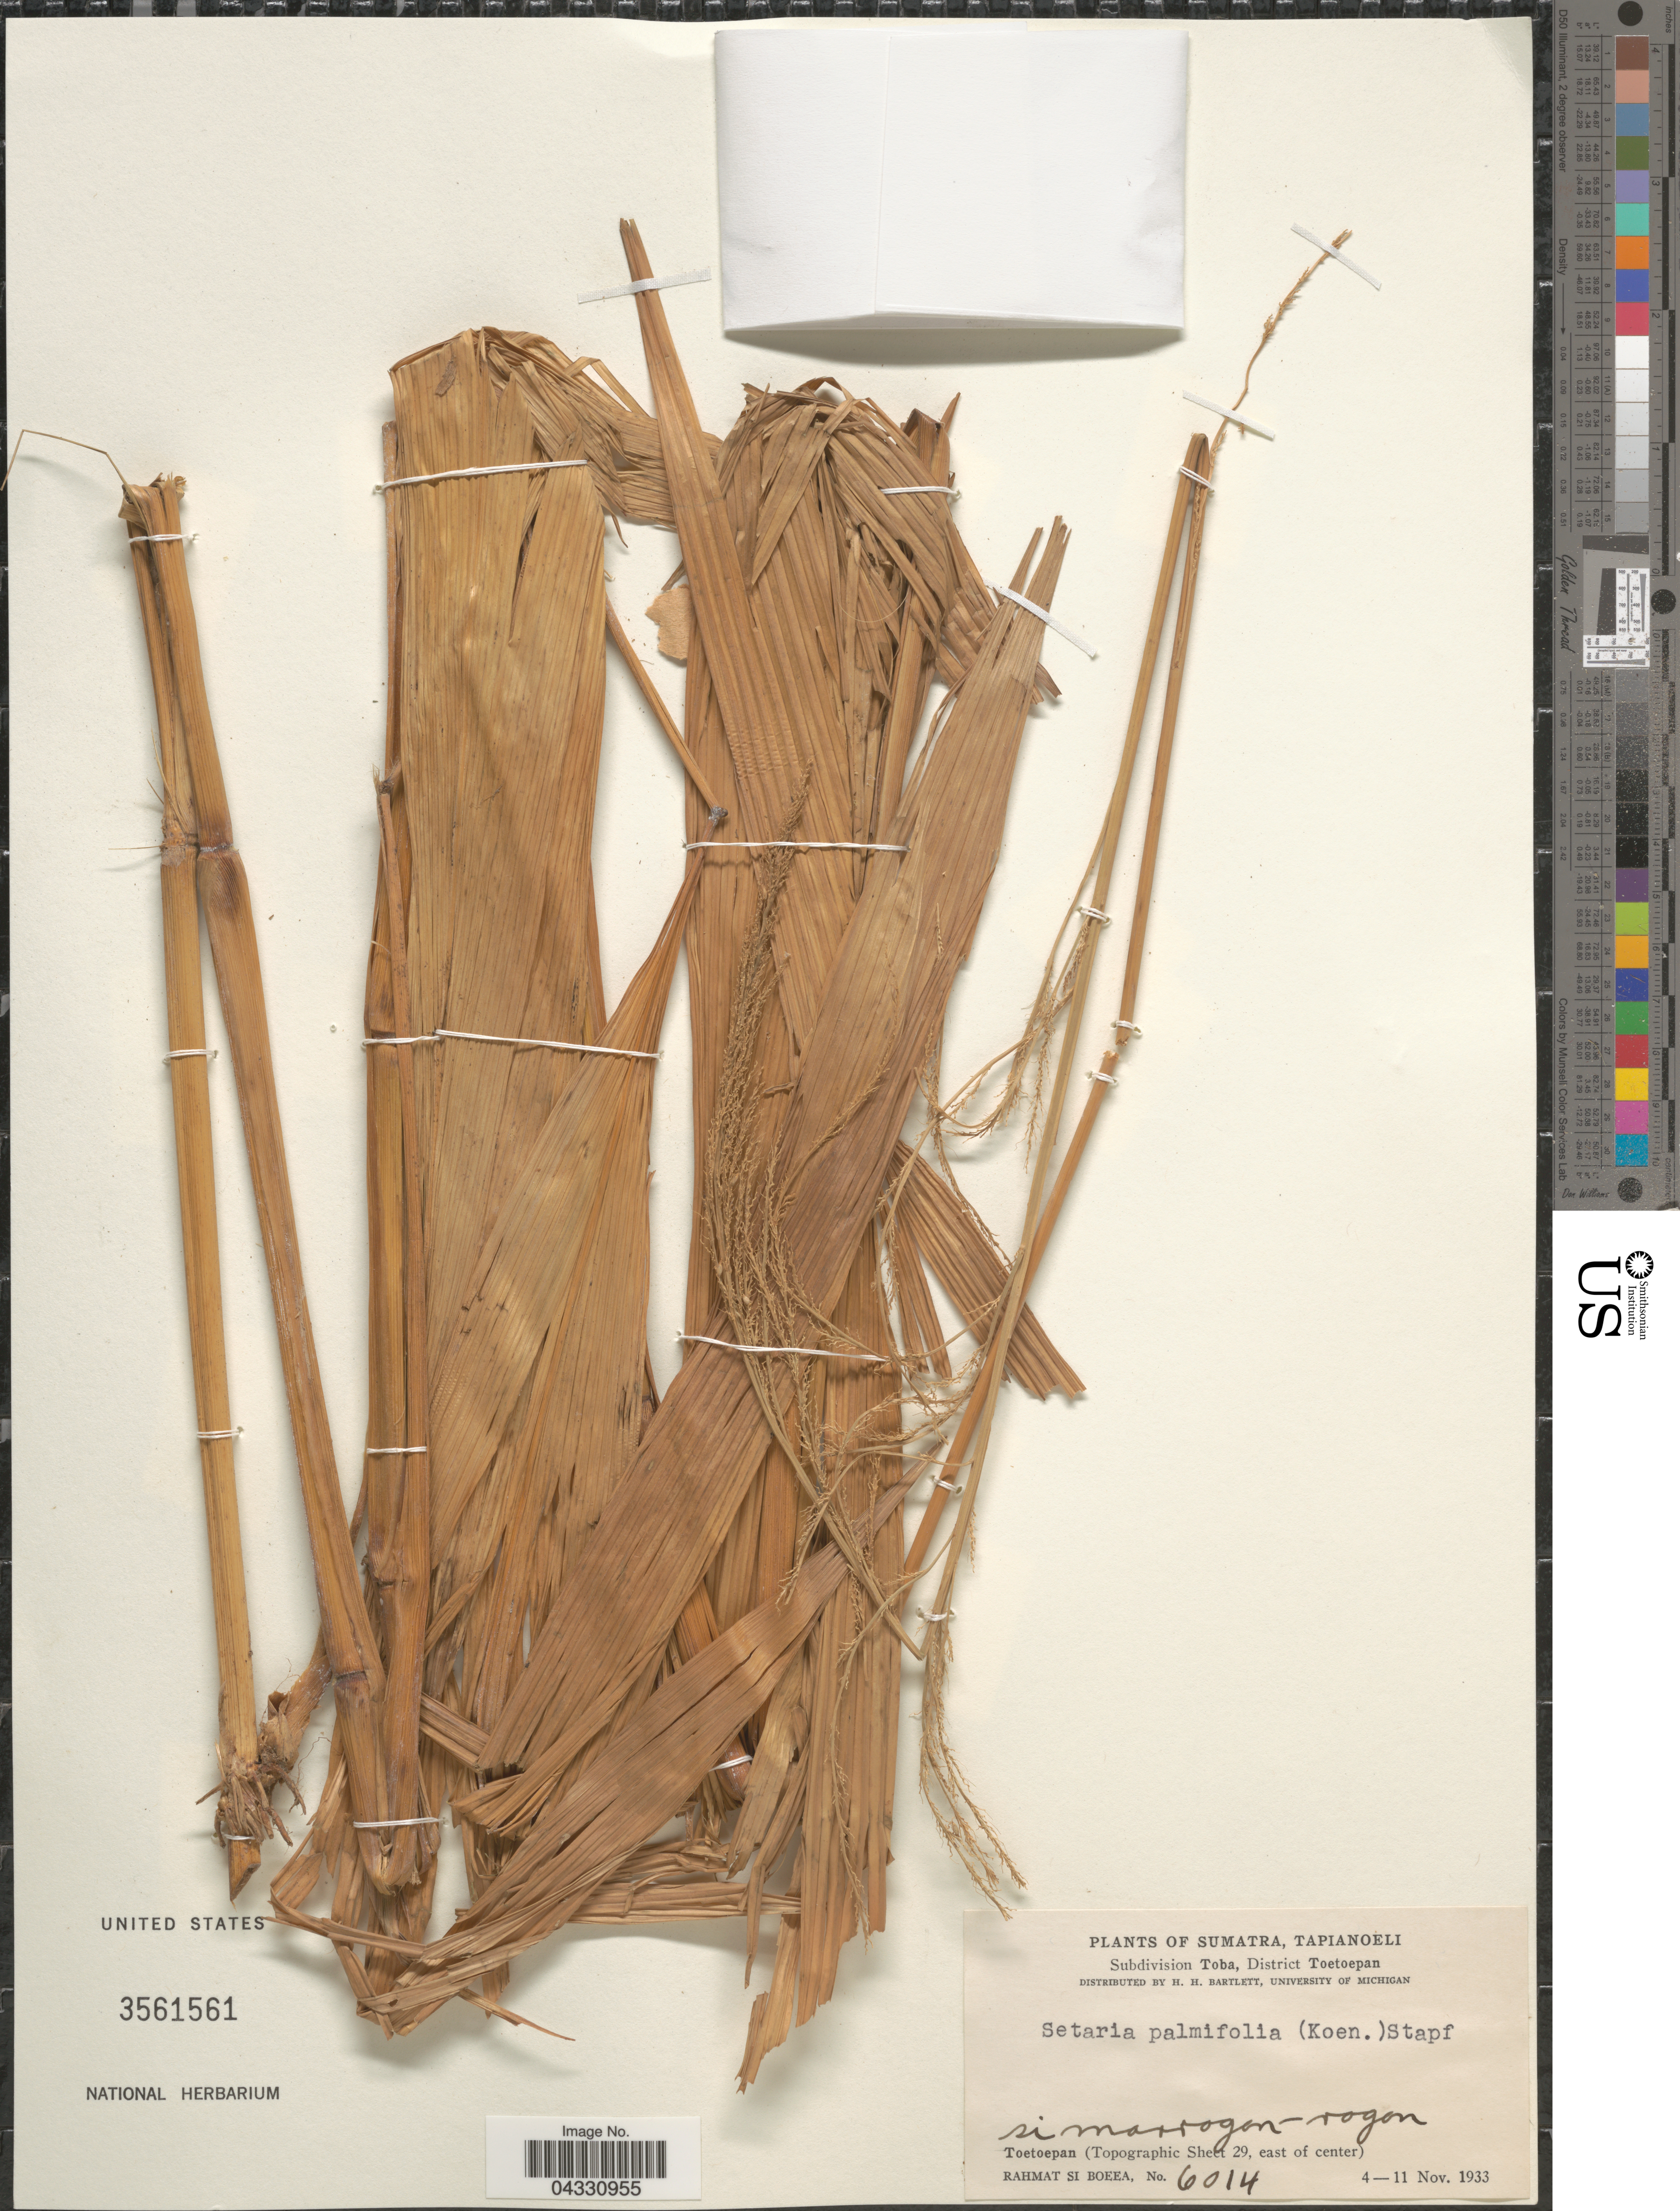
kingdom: Plantae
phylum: Tracheophyta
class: Liliopsida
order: Poales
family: Poaceae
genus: Setaria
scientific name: Setaria palmifolia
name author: (J. Koenig) Stapf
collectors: Rahmat Si Boeea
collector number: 6014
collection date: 1933-11-04/1933-11-11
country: Indonesia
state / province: Sumatra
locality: Tapianoeli. Subdivision Toba, District Toetoepan. Toetoepan (Topographic Sheet 29, east of center).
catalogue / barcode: US 3561561